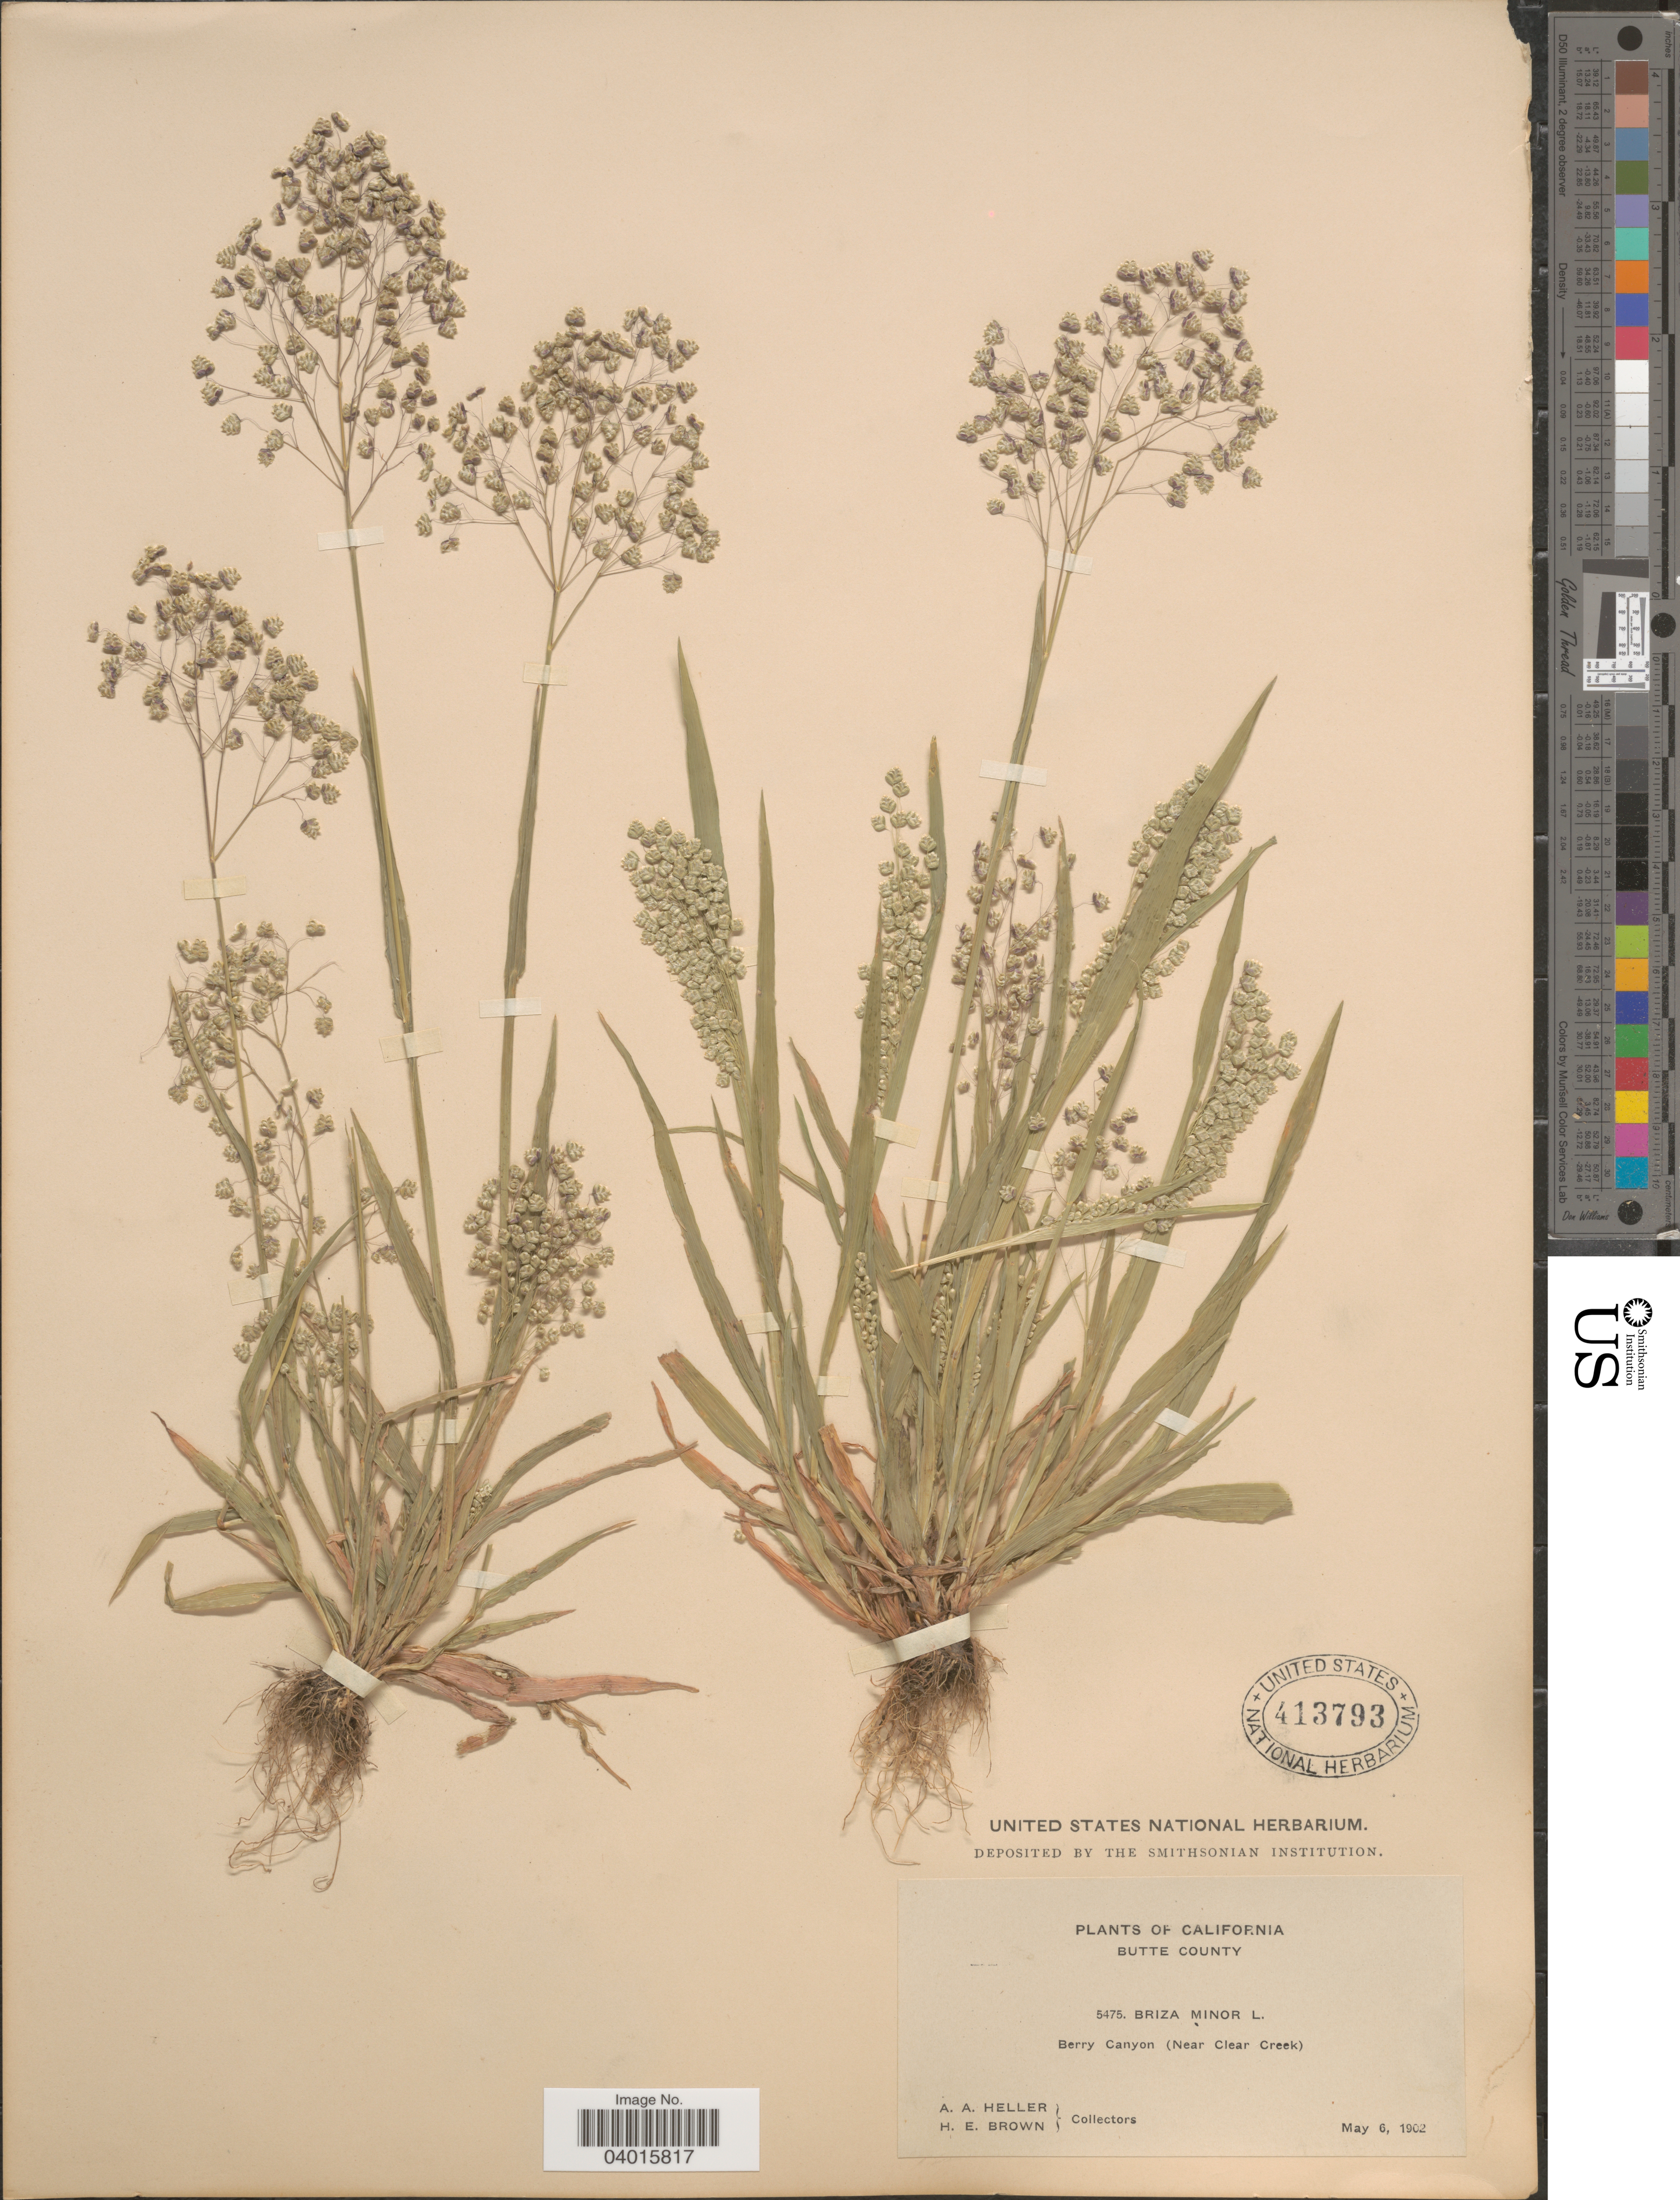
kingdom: Plantae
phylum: Tracheophyta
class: Liliopsida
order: Poales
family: Poaceae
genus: Briza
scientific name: Briza minor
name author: L.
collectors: A. A. Heller & H. E. Brown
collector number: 5475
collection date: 1902-05-06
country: United States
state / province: California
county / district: Butte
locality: Butte County. Berry Canyon (Near Clear Creek).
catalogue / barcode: US 413793